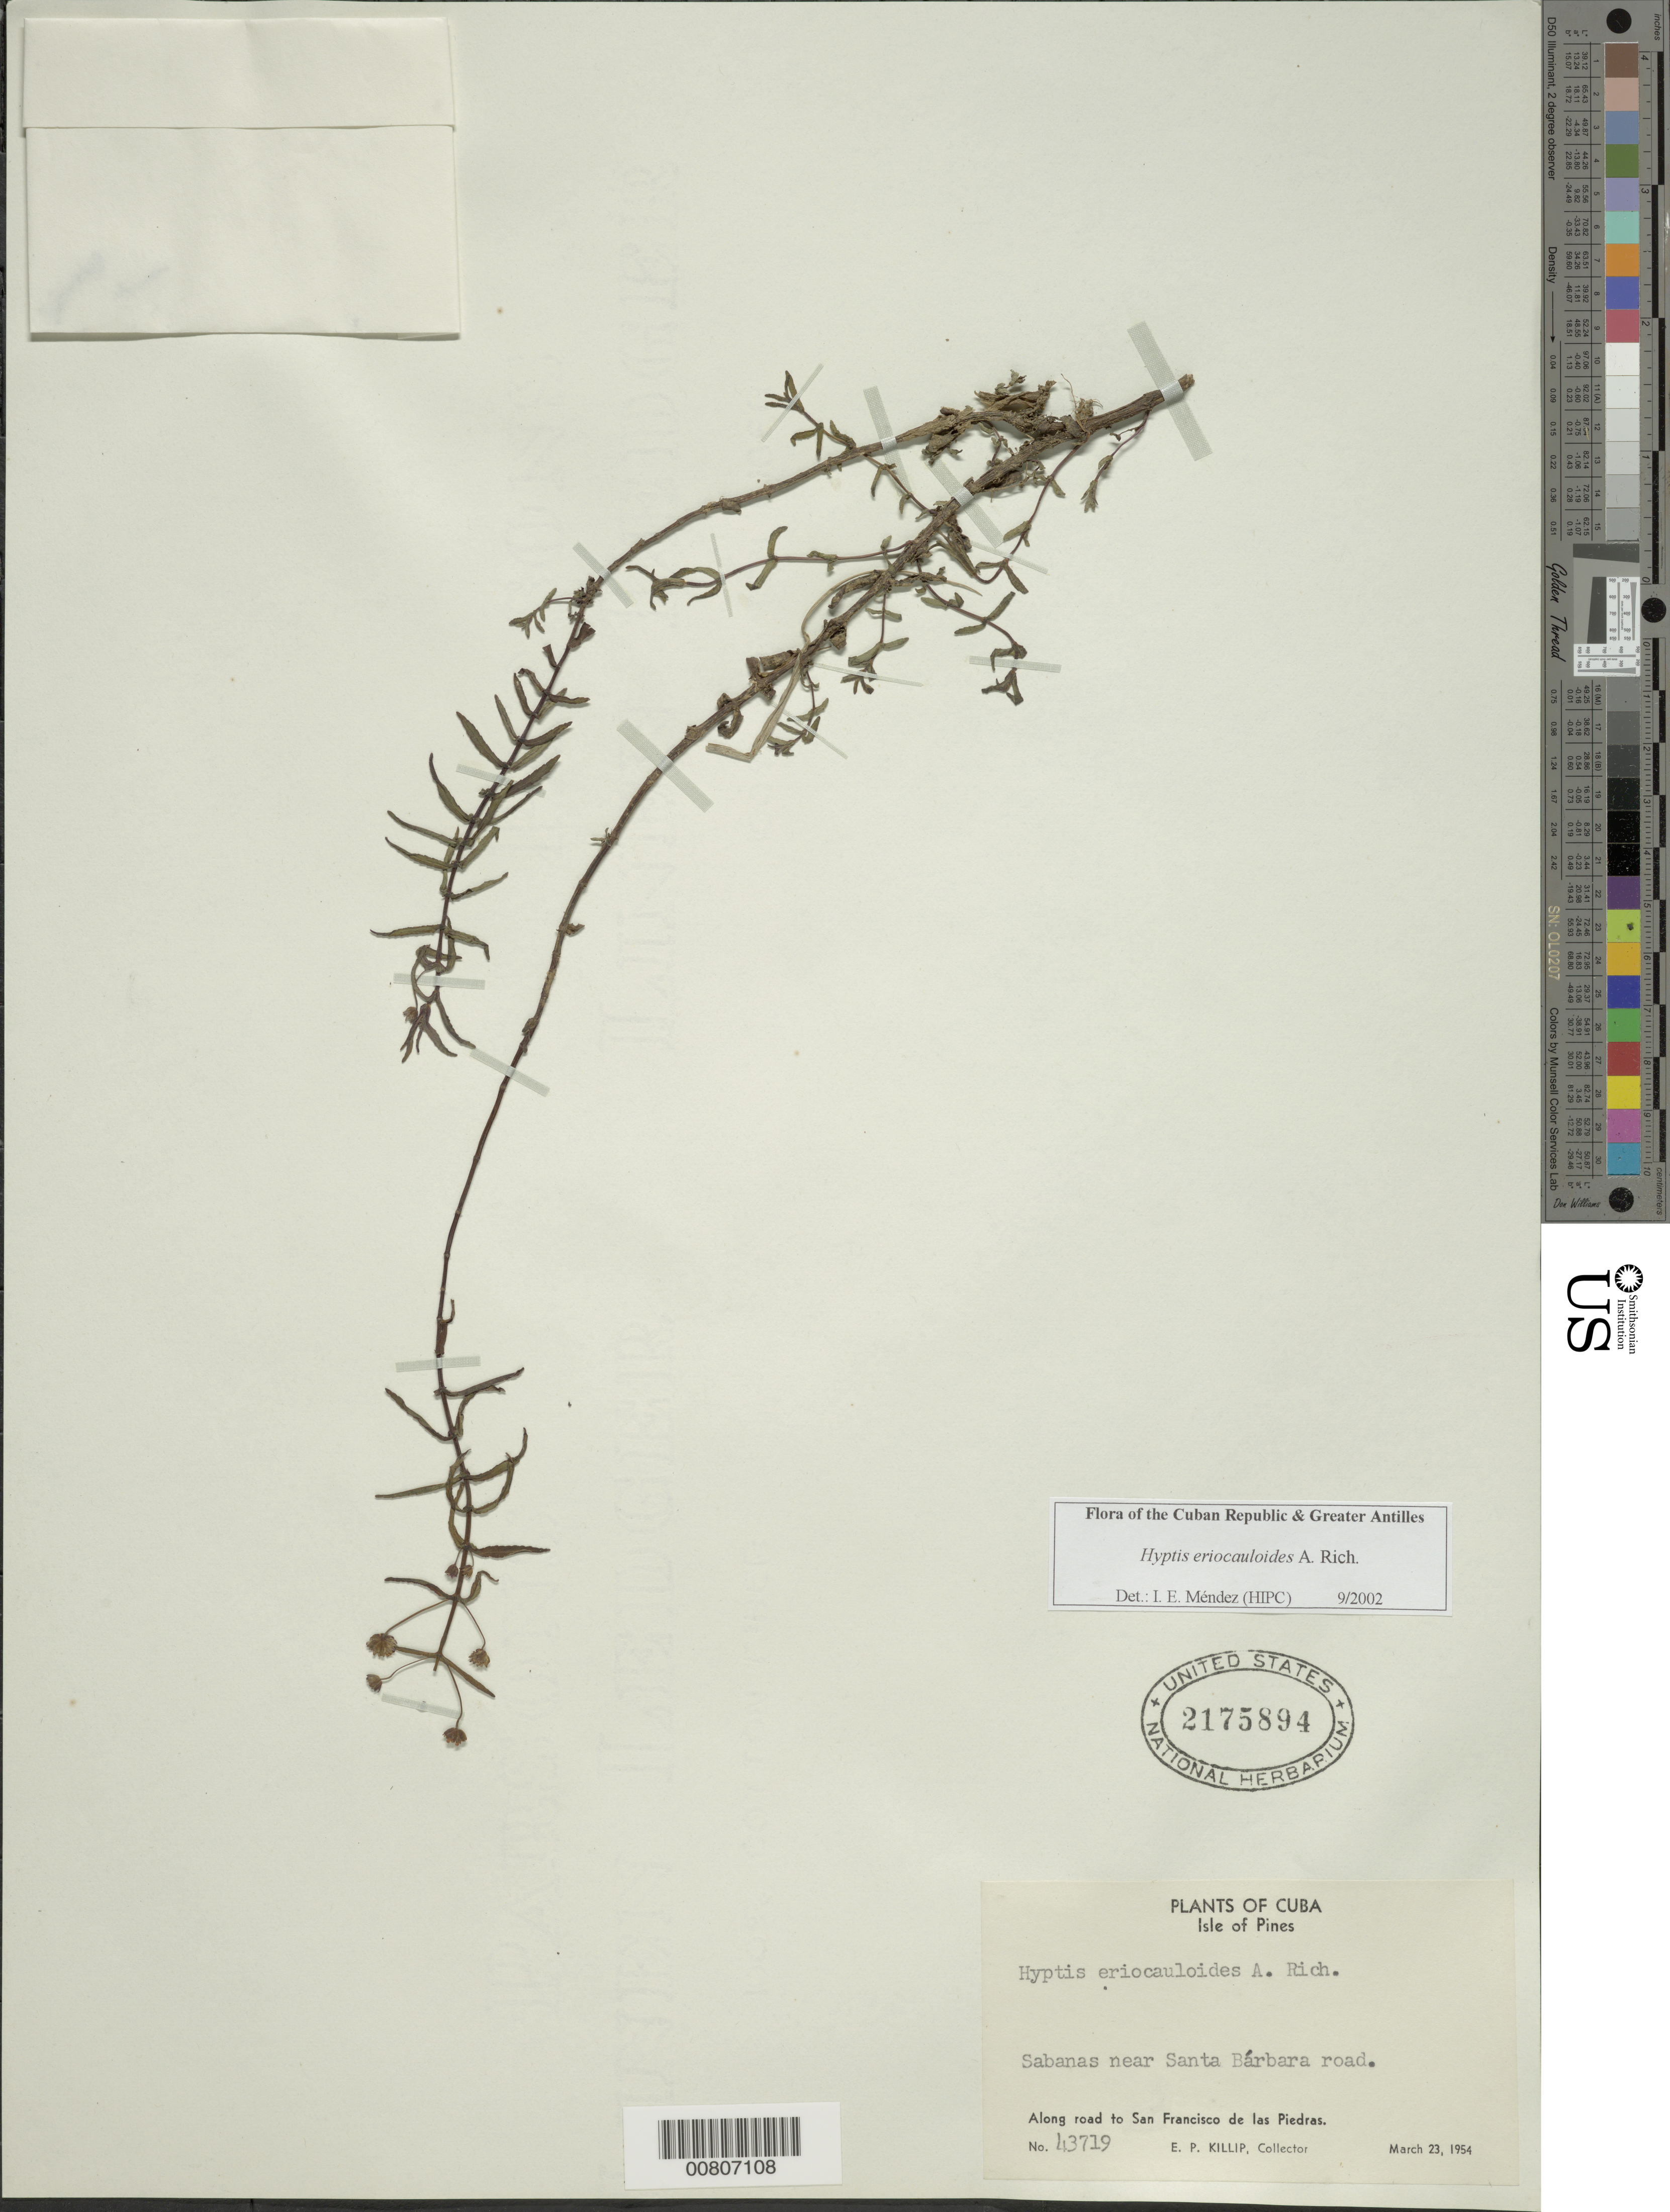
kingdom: Plantae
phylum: Tracheophyta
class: Magnoliopsida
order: Lamiales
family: Lamiaceae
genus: Hyptis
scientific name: Hyptis eriocauloides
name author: A. Rich.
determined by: Méndez, Isidro E., (HIPC)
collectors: E. P. Killip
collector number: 43719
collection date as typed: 23 Mar 1954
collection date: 1954-03-23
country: Cuba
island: Cuba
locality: San Francisco de las Piedras, near Santa Bábara road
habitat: Savannas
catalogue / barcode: US 2175894